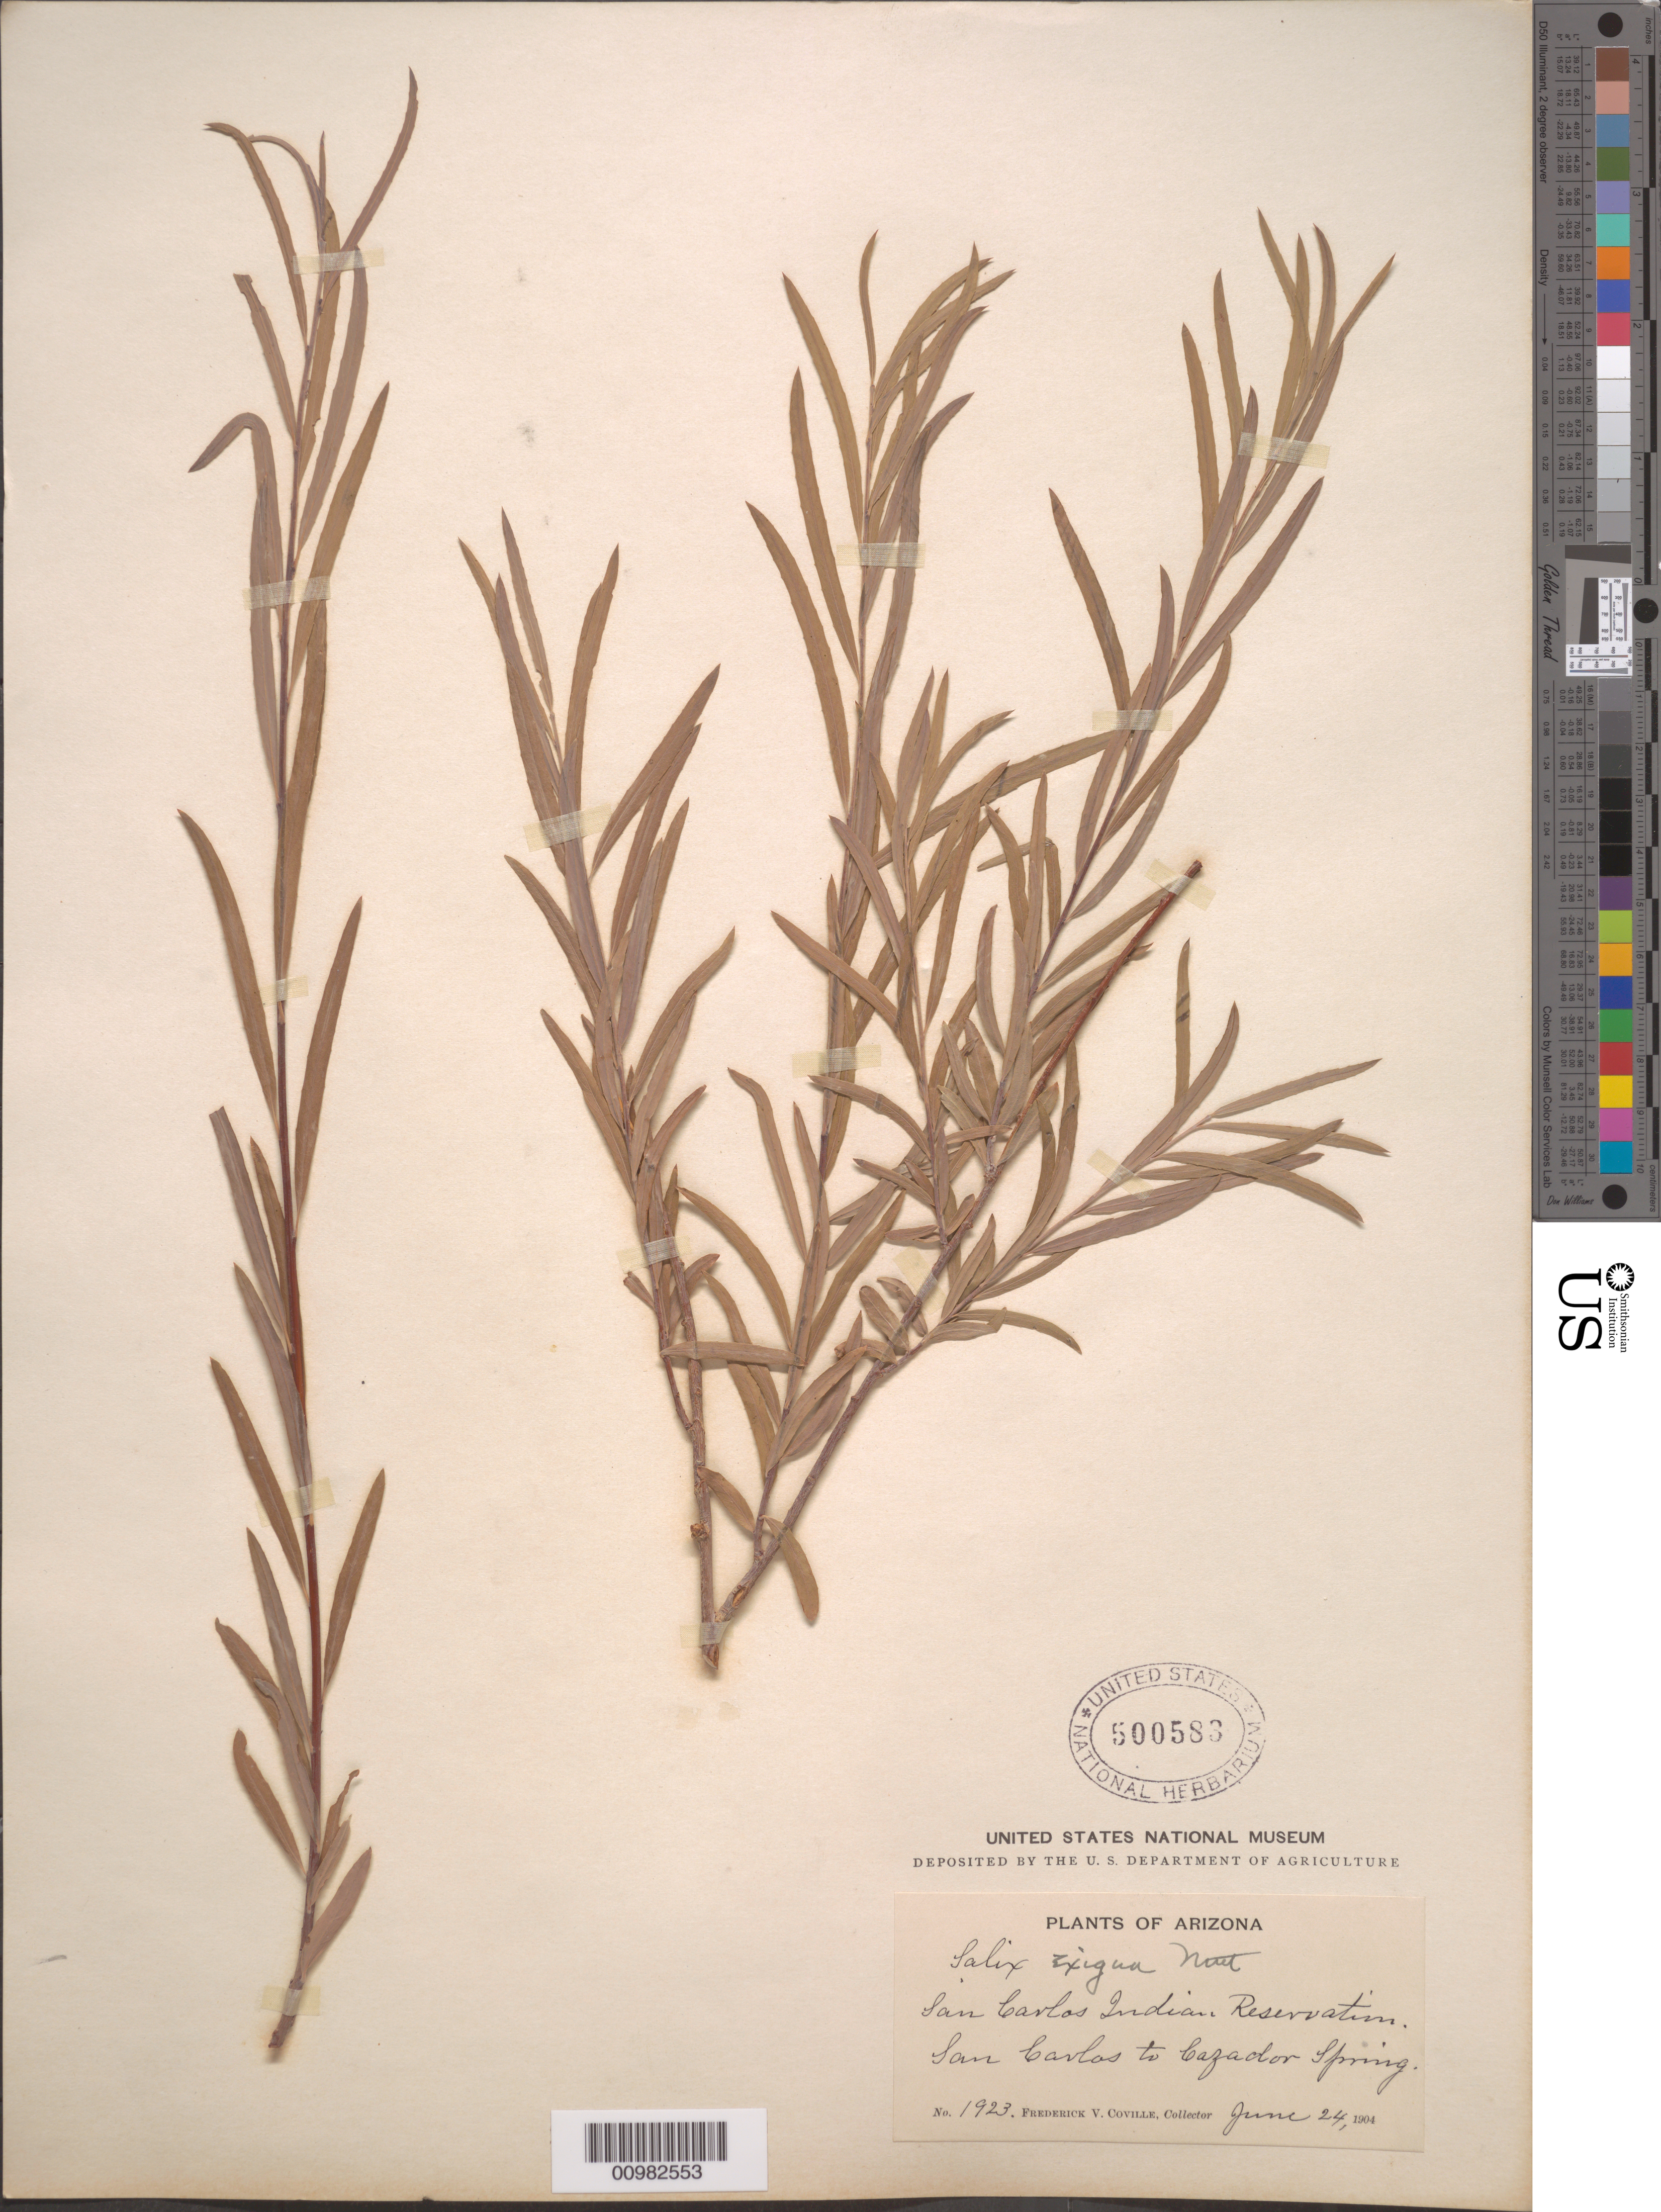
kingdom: Plantae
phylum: Tracheophyta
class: Magnoliopsida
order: Malpighiales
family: Salicaceae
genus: Salix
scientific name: Salix exigua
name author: Nutt.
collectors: F. V. Coville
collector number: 1923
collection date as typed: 24 Jun 1904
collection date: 1904-06-24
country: United States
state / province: Arizona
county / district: Gila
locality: San Carlos Indian Reservation, San Carlos.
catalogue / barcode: US 500583